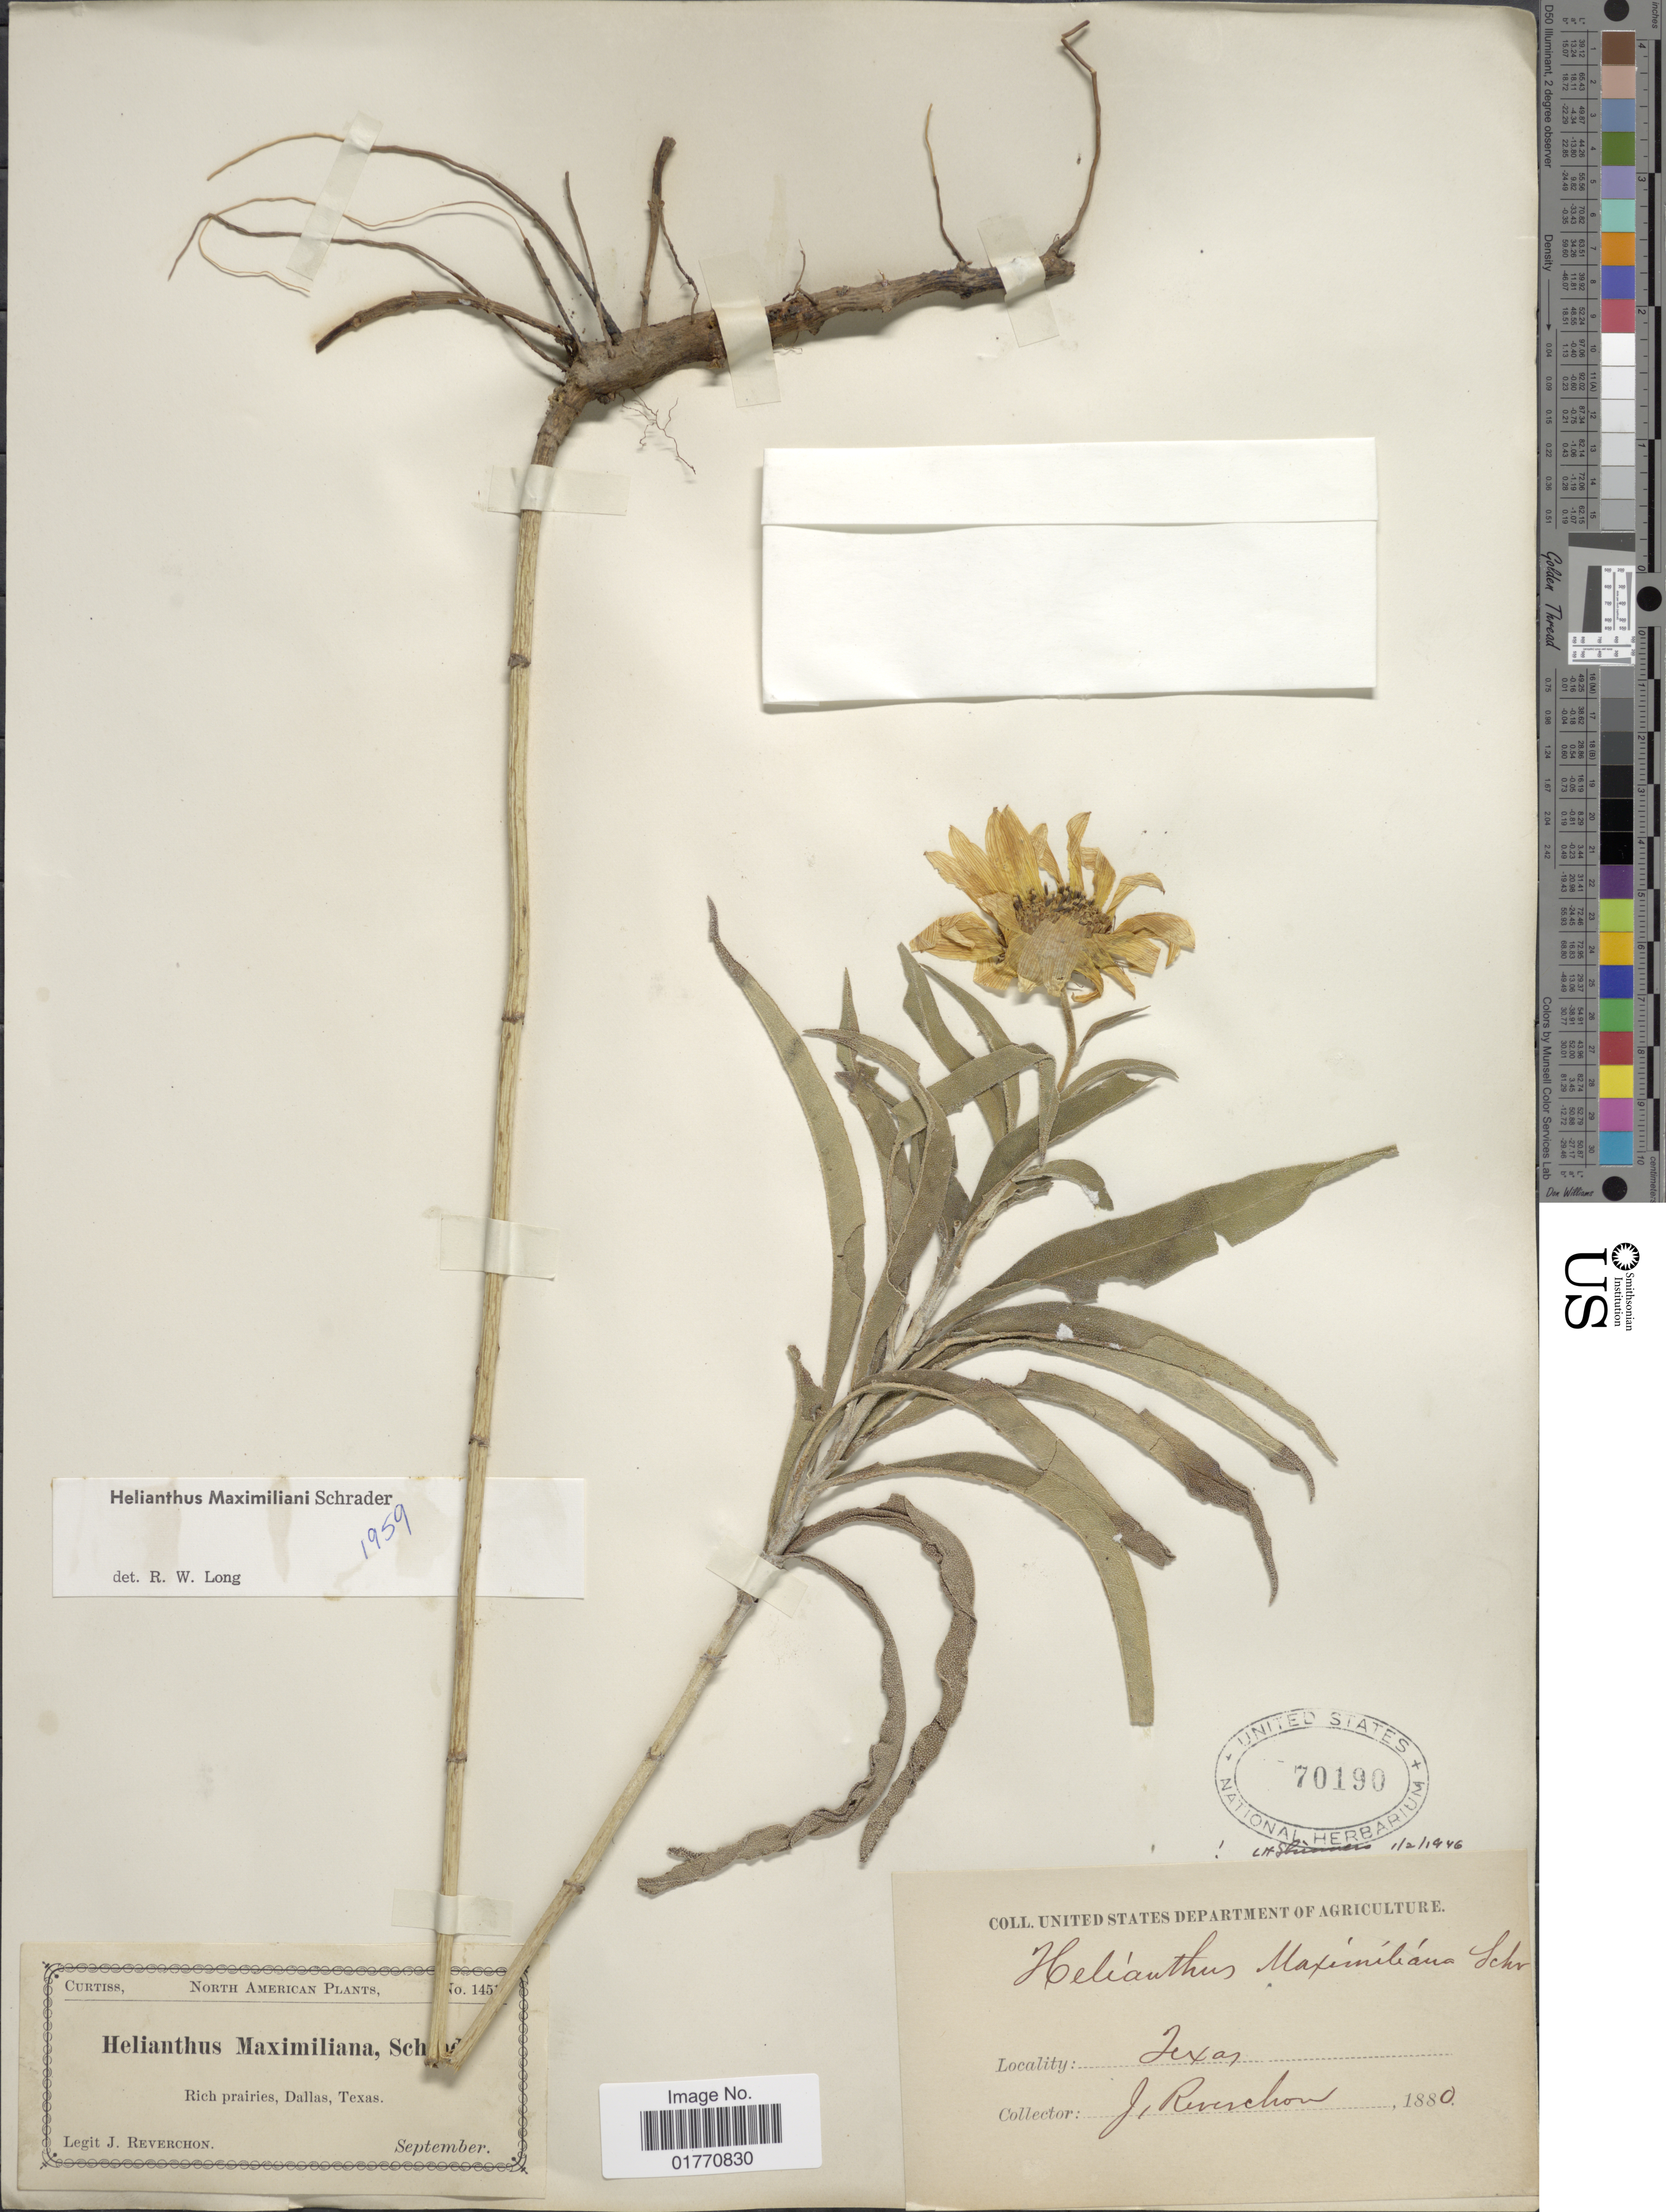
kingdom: Plantae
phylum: Tracheophyta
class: Magnoliopsida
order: Asterales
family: Asteraceae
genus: Helianthus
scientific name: Helianthus maximiliani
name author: Schrad.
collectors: J. Reverchon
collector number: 1451*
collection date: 1880-09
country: United States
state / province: Texas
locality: Rich prairies, Dallas.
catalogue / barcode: US 70190